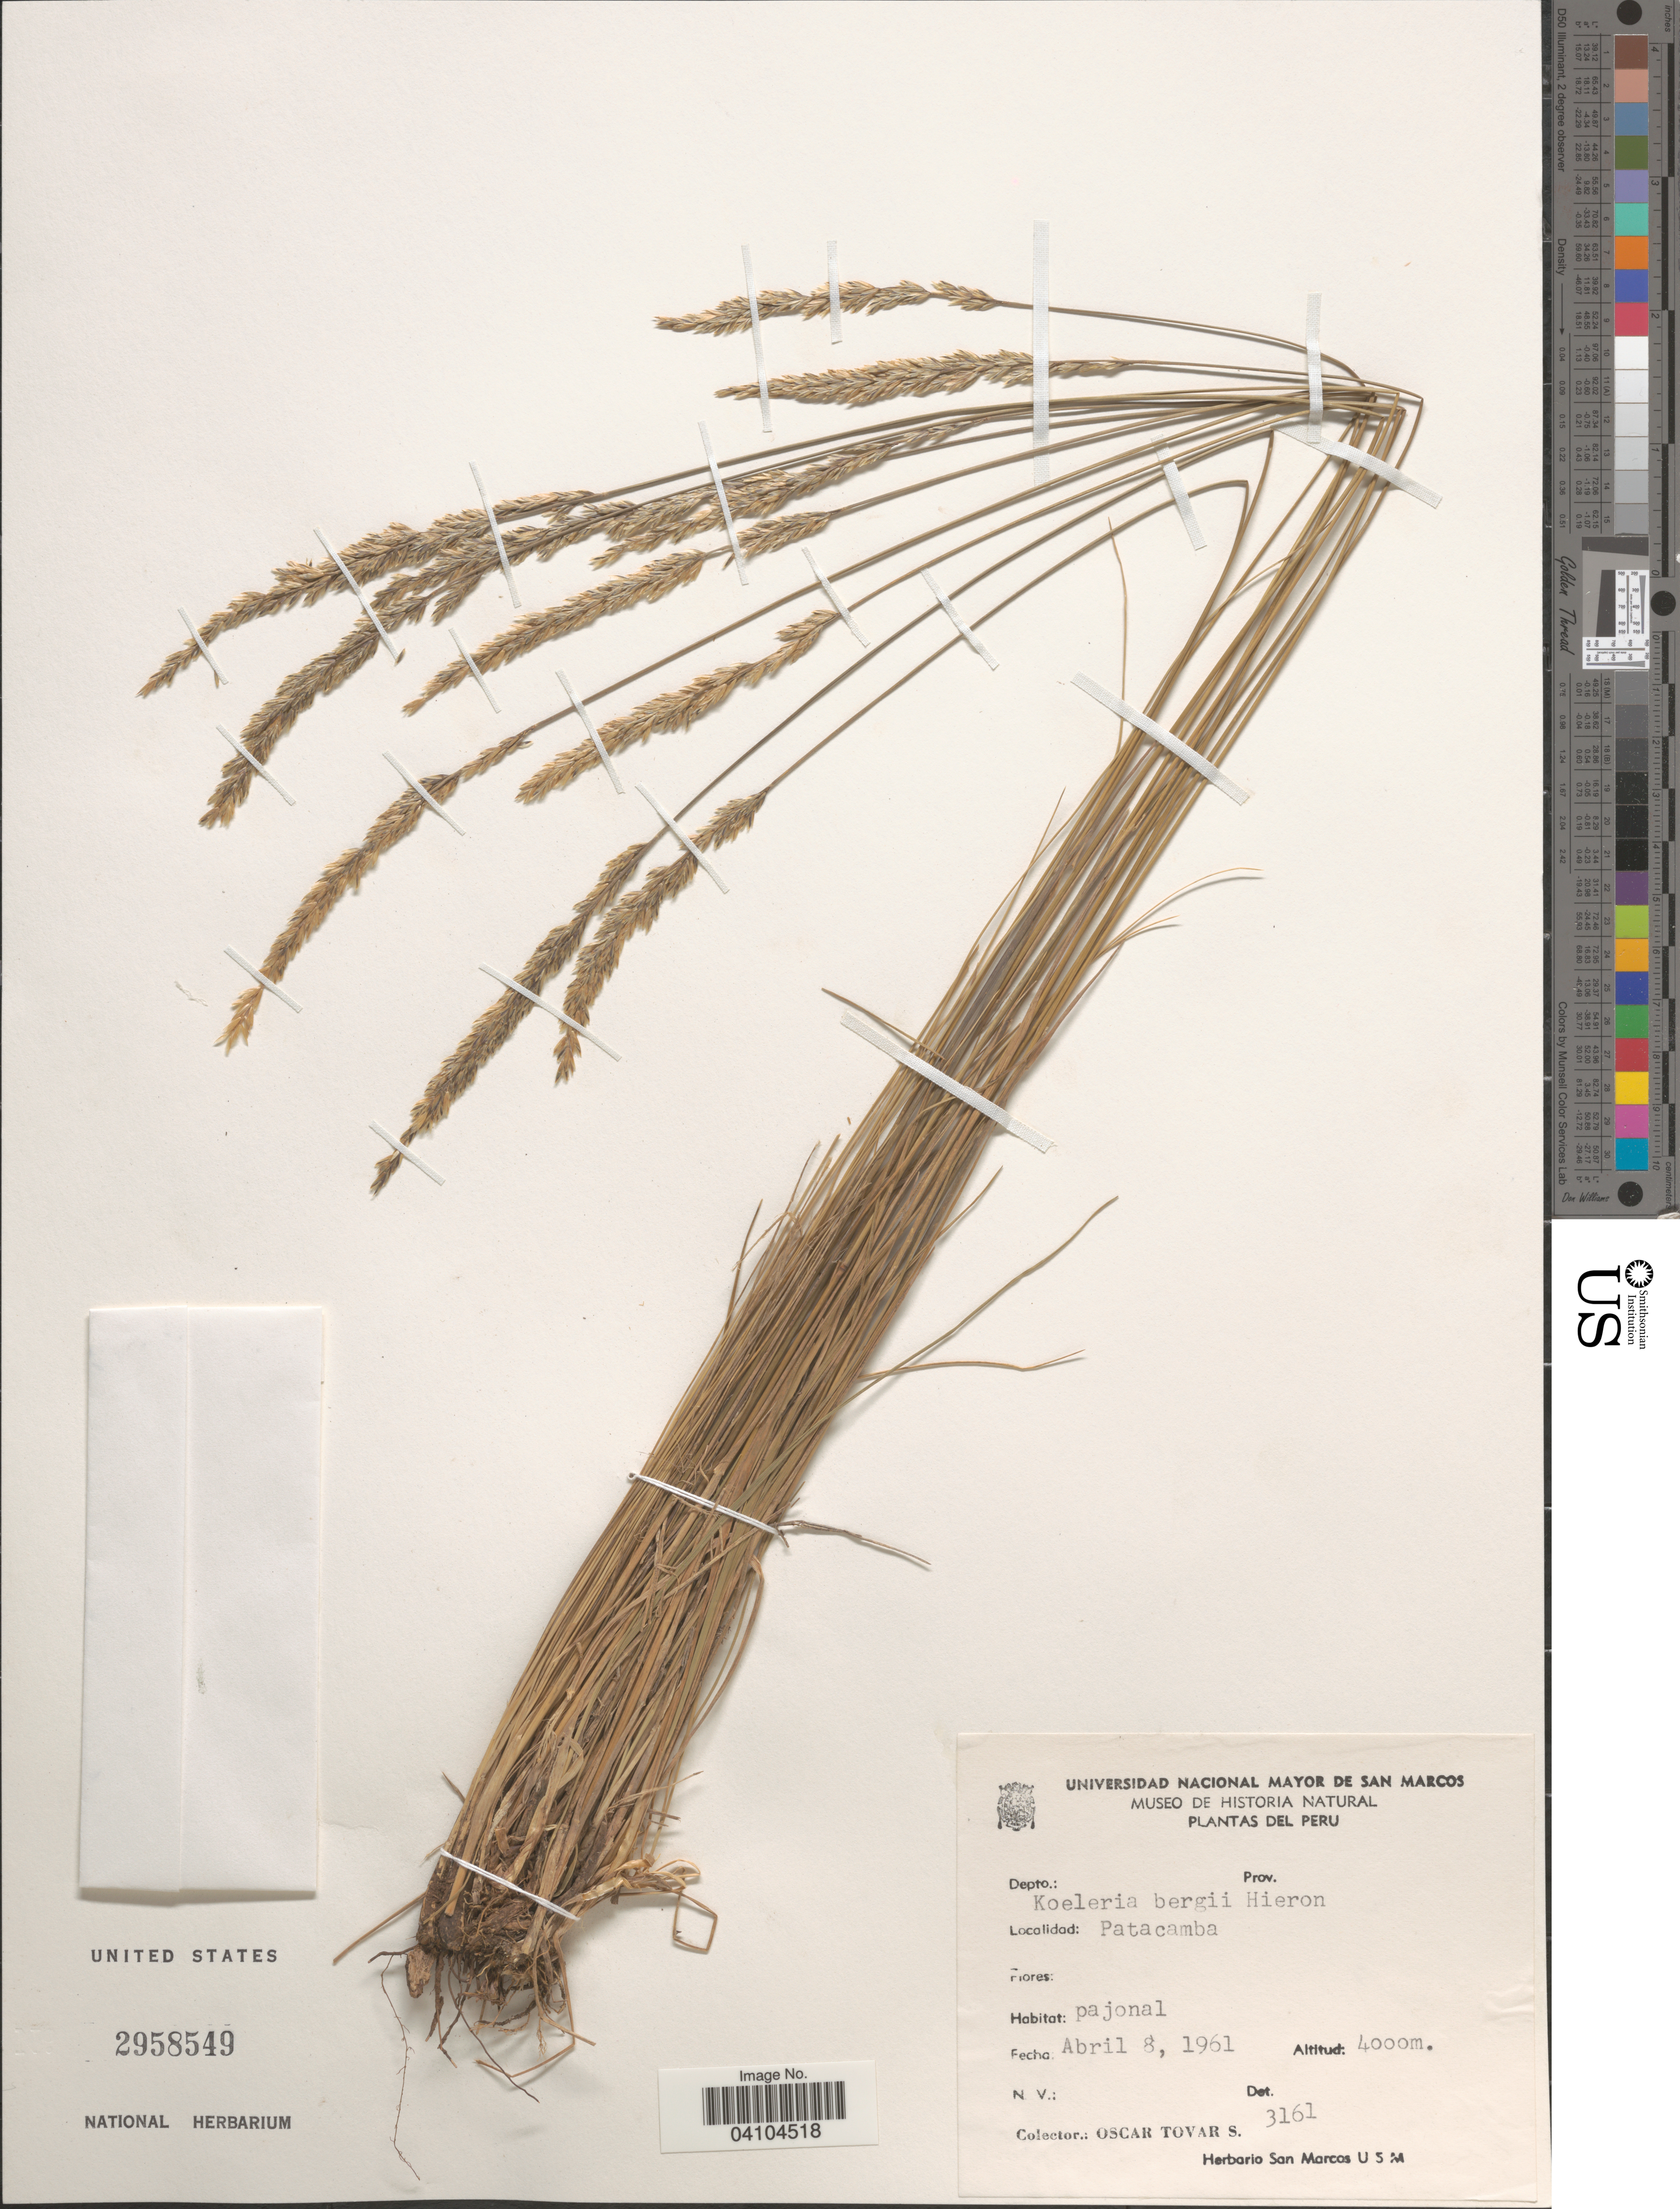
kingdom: Plantae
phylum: Tracheophyta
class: Liliopsida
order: Poales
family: Poaceae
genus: Koeleria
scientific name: Koeleria kurtzii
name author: Hack. ex Kurtz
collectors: Ó. Tovar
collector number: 3161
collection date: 1961-04-08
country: Peru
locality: Patacamba.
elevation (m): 4000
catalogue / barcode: US 2958549